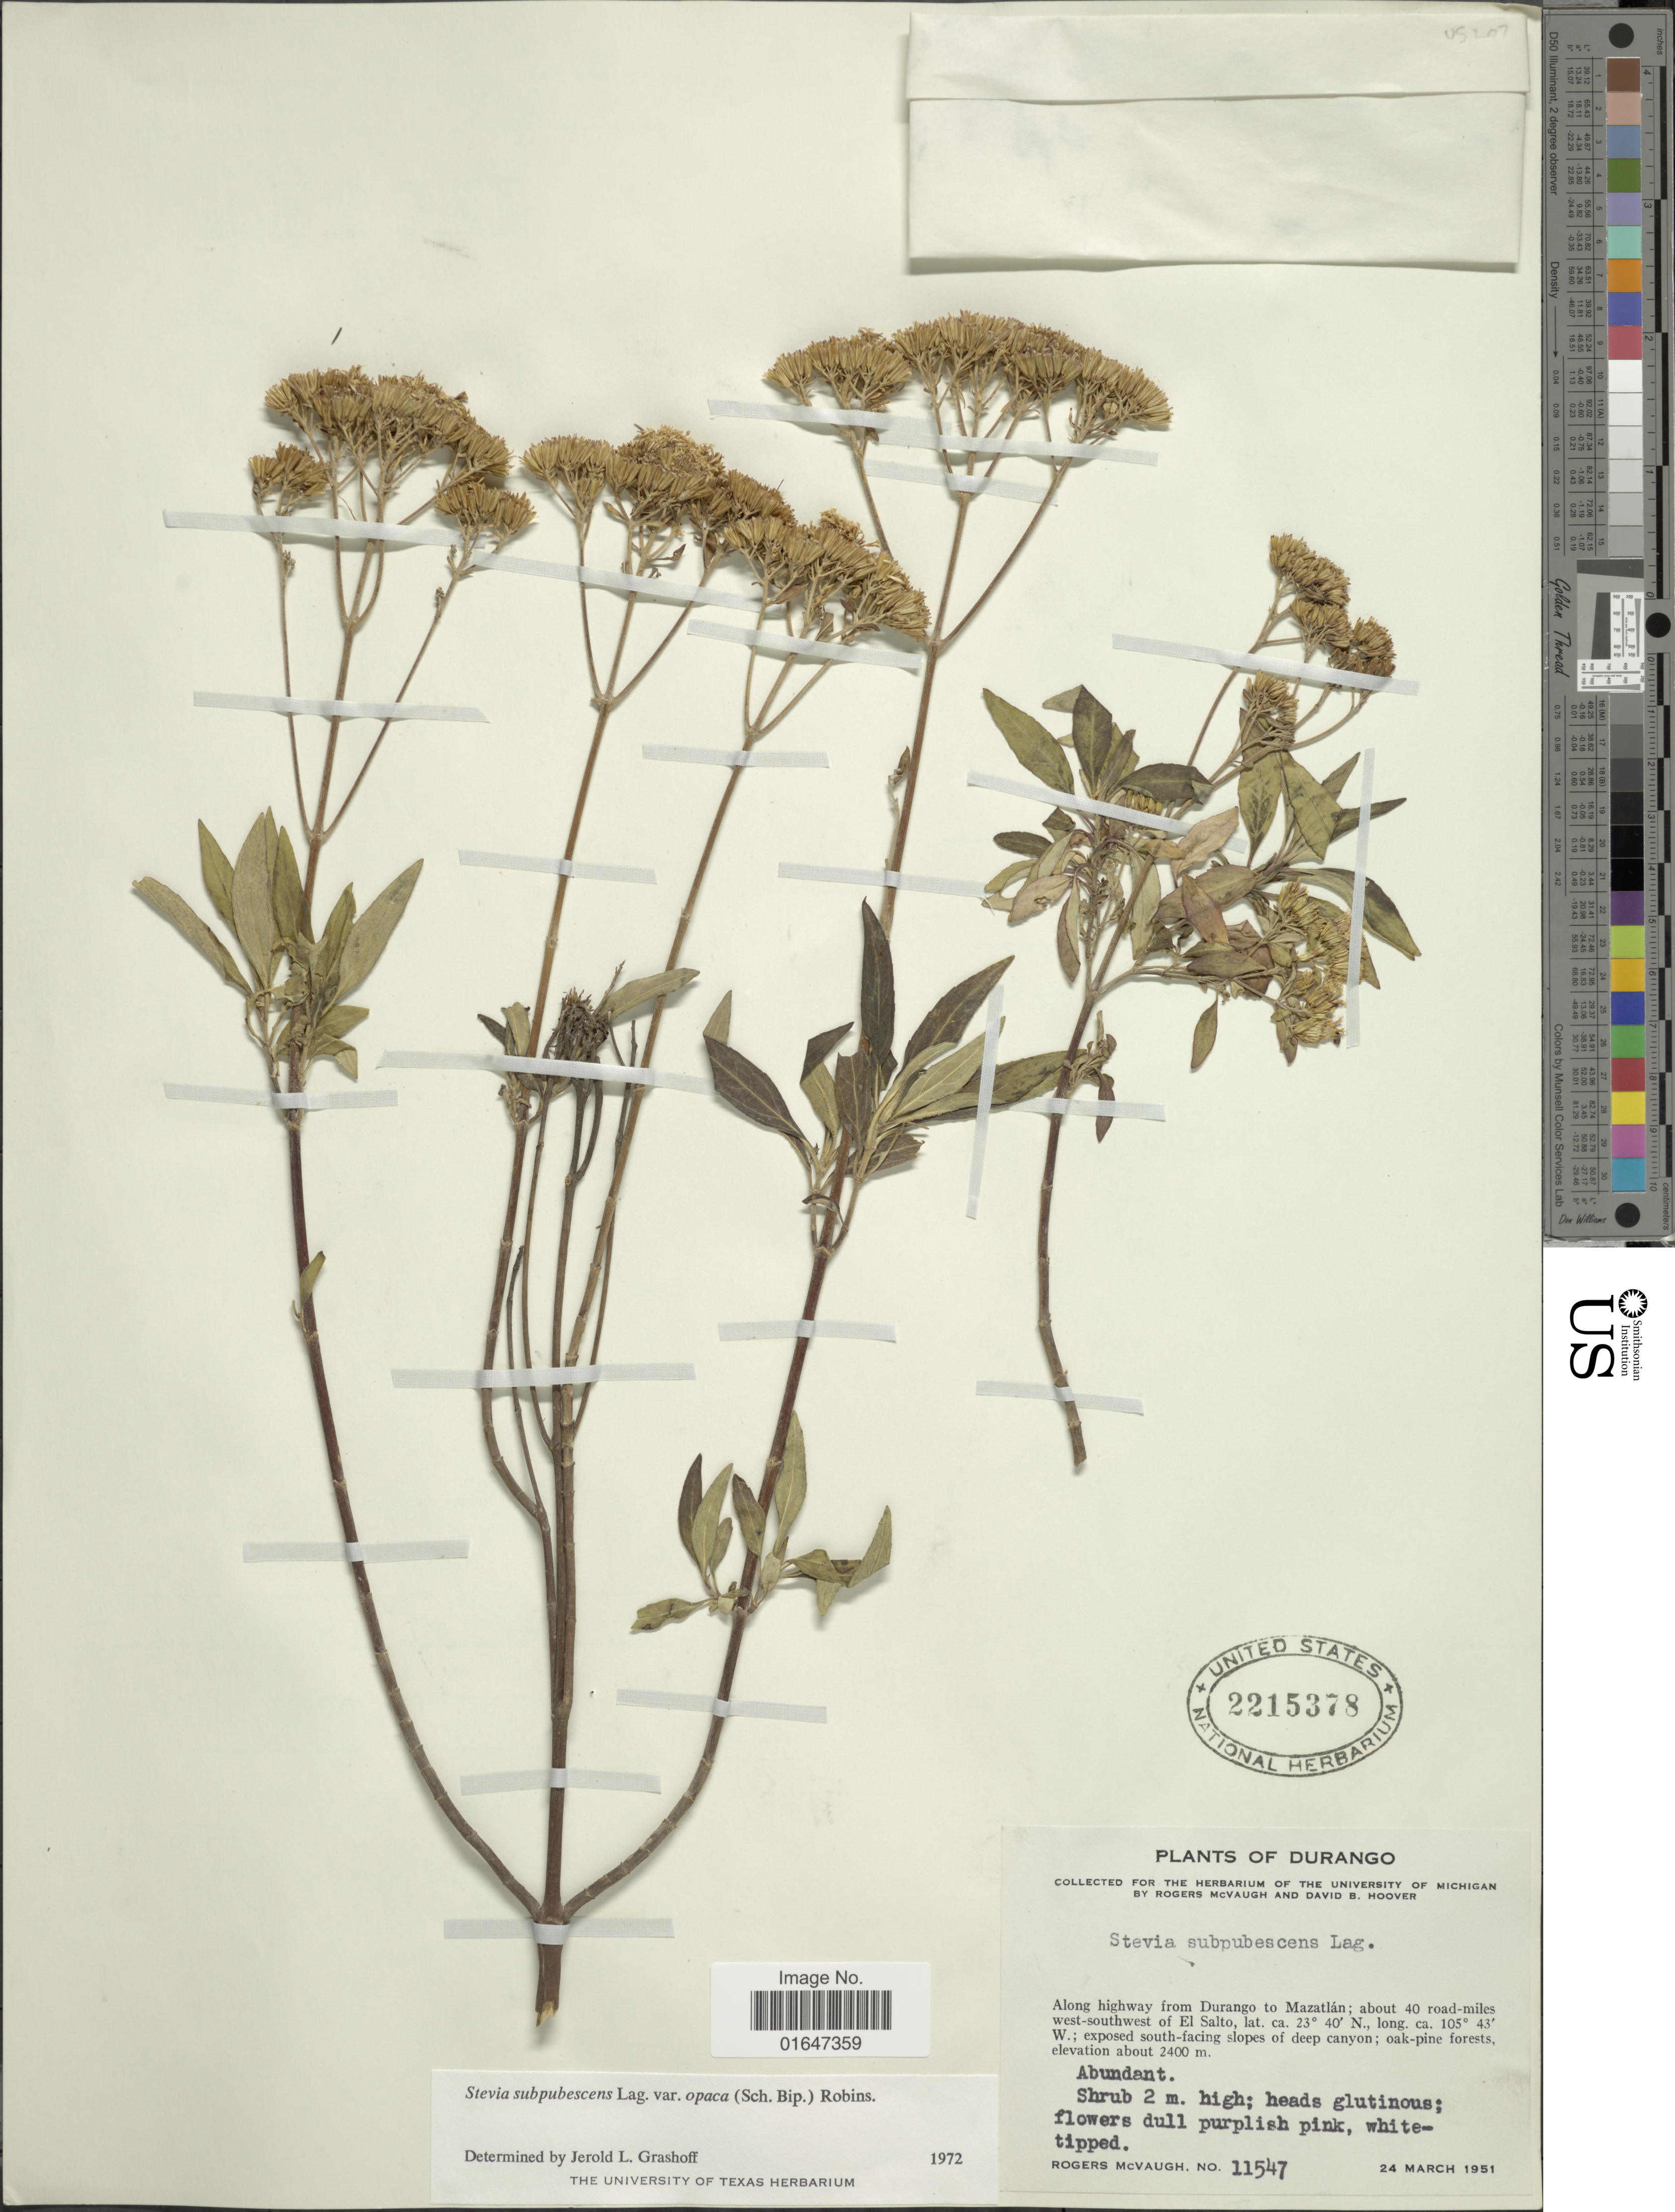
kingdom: Plantae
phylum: Tracheophyta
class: Magnoliopsida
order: Asterales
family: Asteraceae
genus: Stevia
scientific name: Stevia subpubescens var. opaca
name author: (Sch. Bip.) B.L. Rob.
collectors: R. McVaugh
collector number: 11547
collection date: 1951-03-24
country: Mexico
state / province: Durango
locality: Along highway from Durango to Mazatlan, about 40 road-miles west-southwest of El Salto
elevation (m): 2400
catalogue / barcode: US 2215378